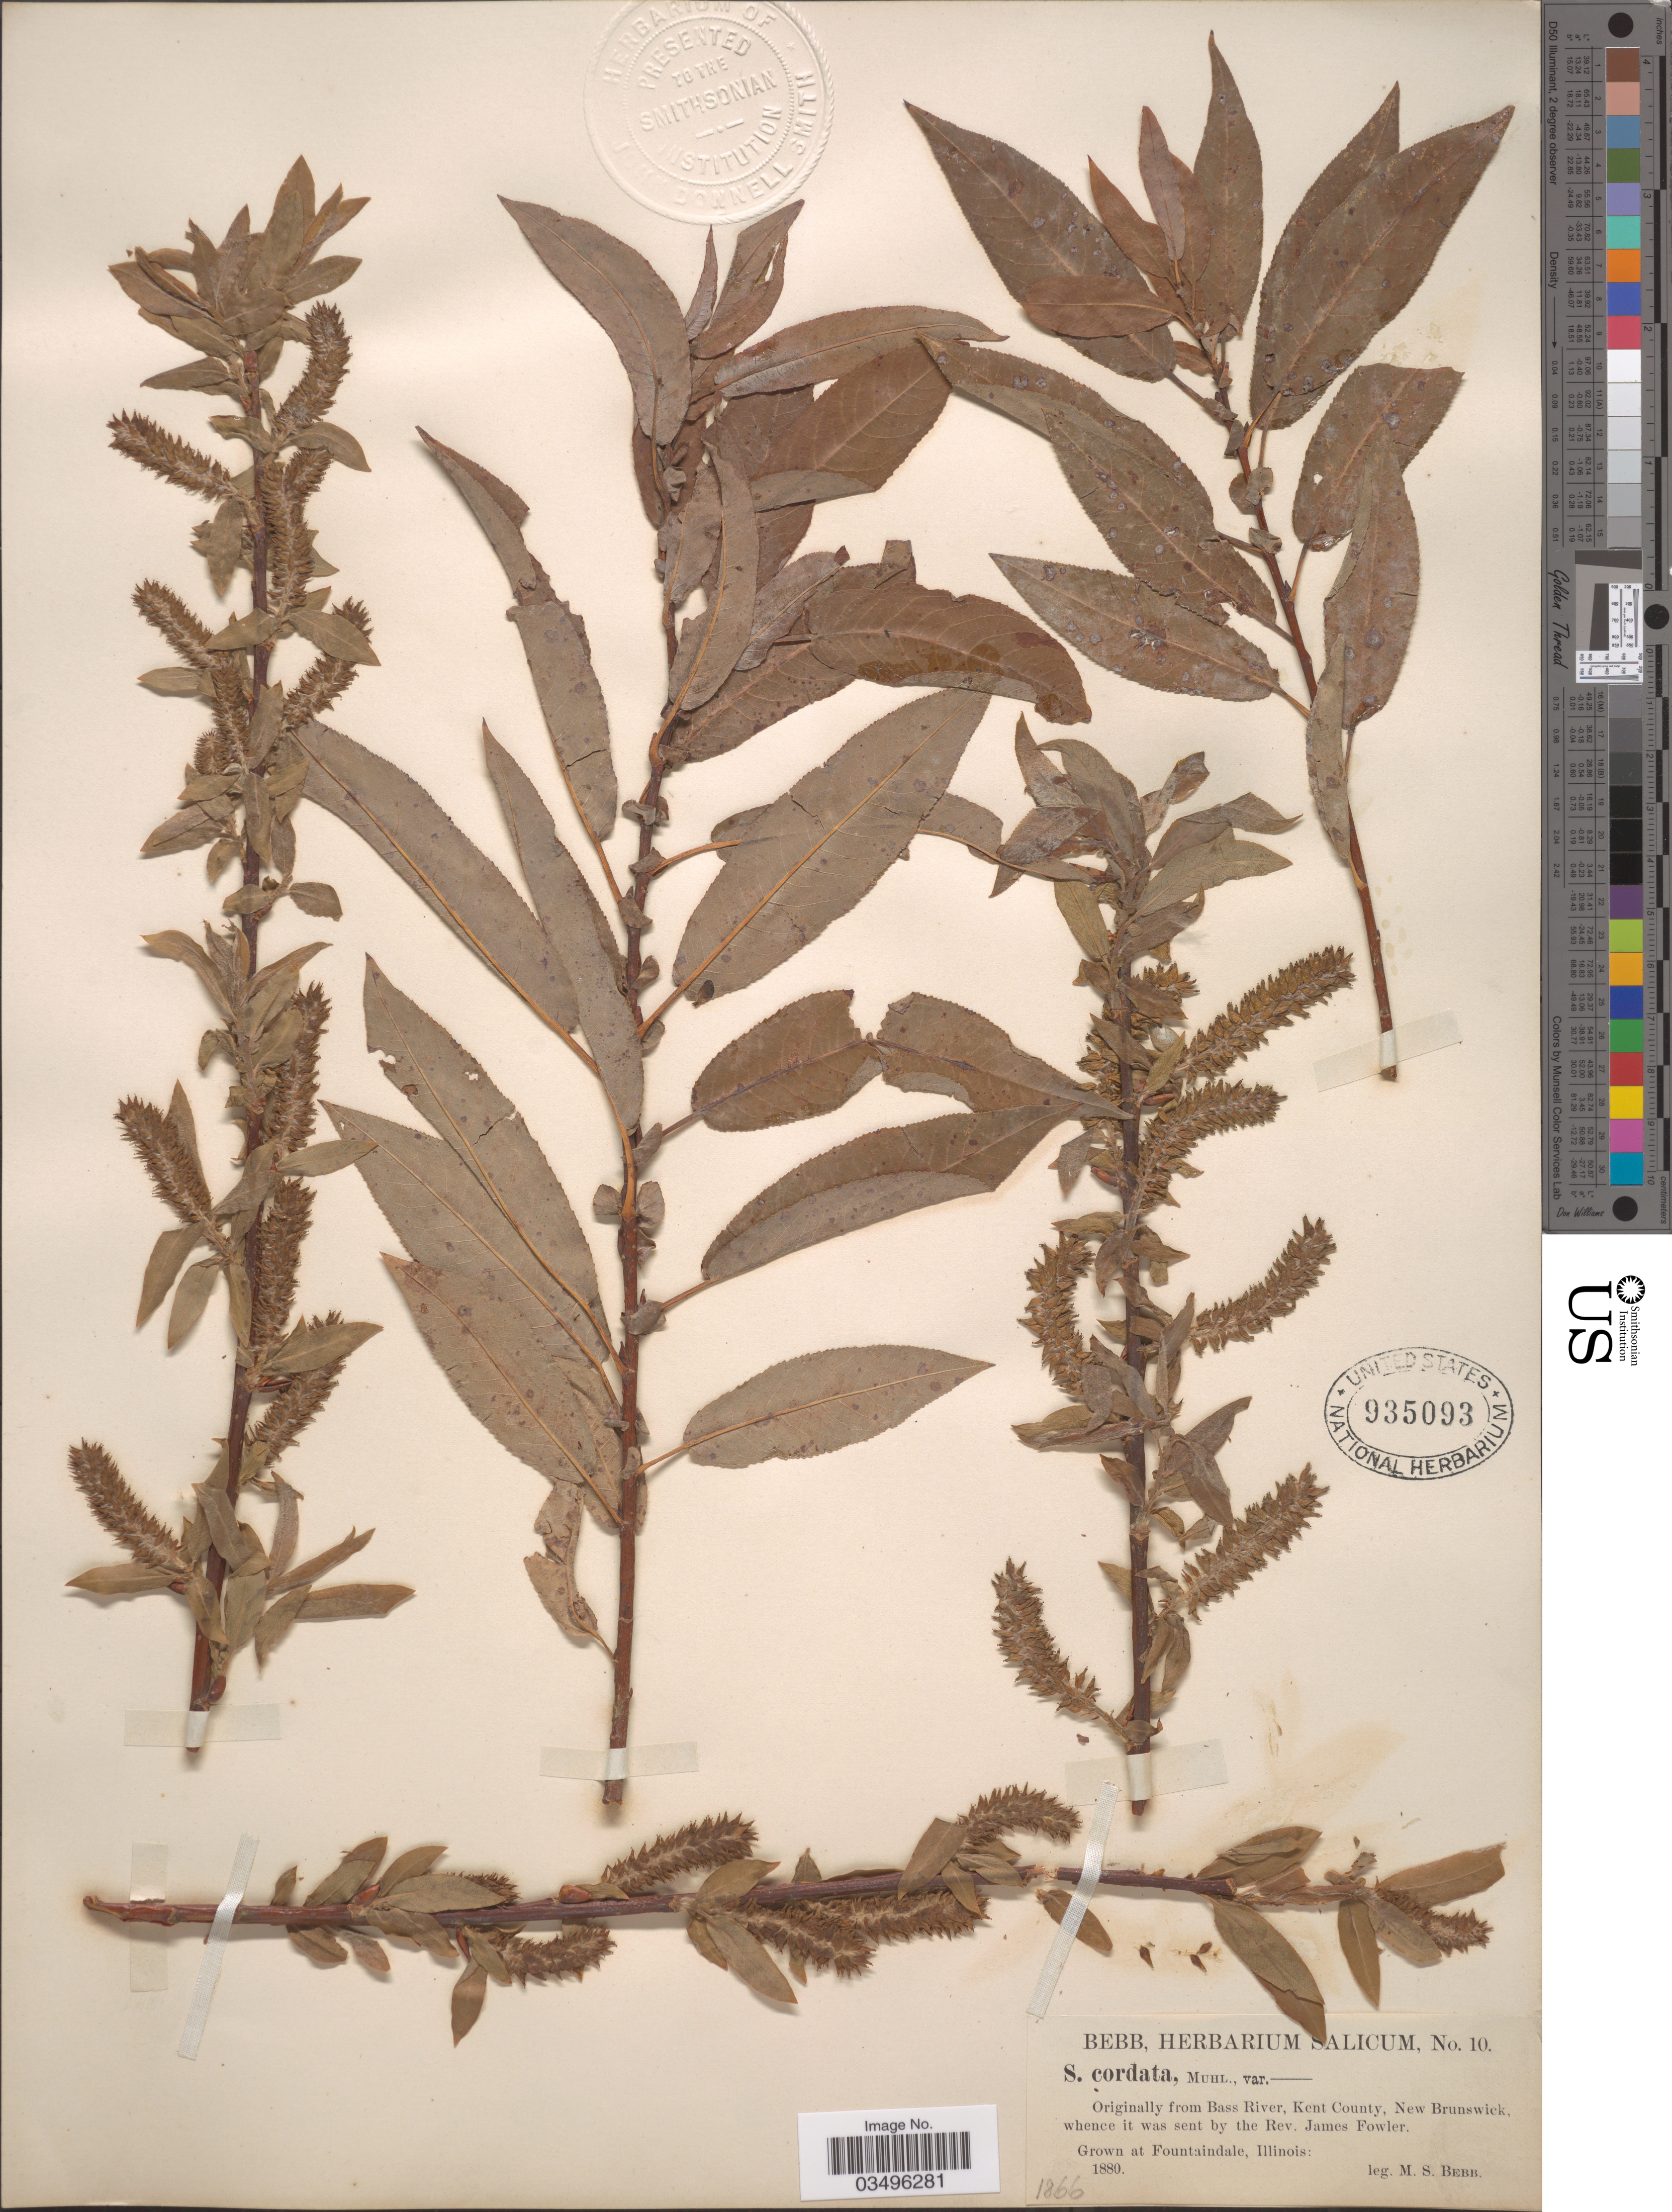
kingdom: Plantae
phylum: Tracheophyta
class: Magnoliopsida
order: Malpighiales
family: Salicaceae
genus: Salix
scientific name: Salix cordata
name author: Michx.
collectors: M. Bebb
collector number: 10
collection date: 1880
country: United States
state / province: Illinois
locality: Grown at Fountaindale.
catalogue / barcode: US 935093